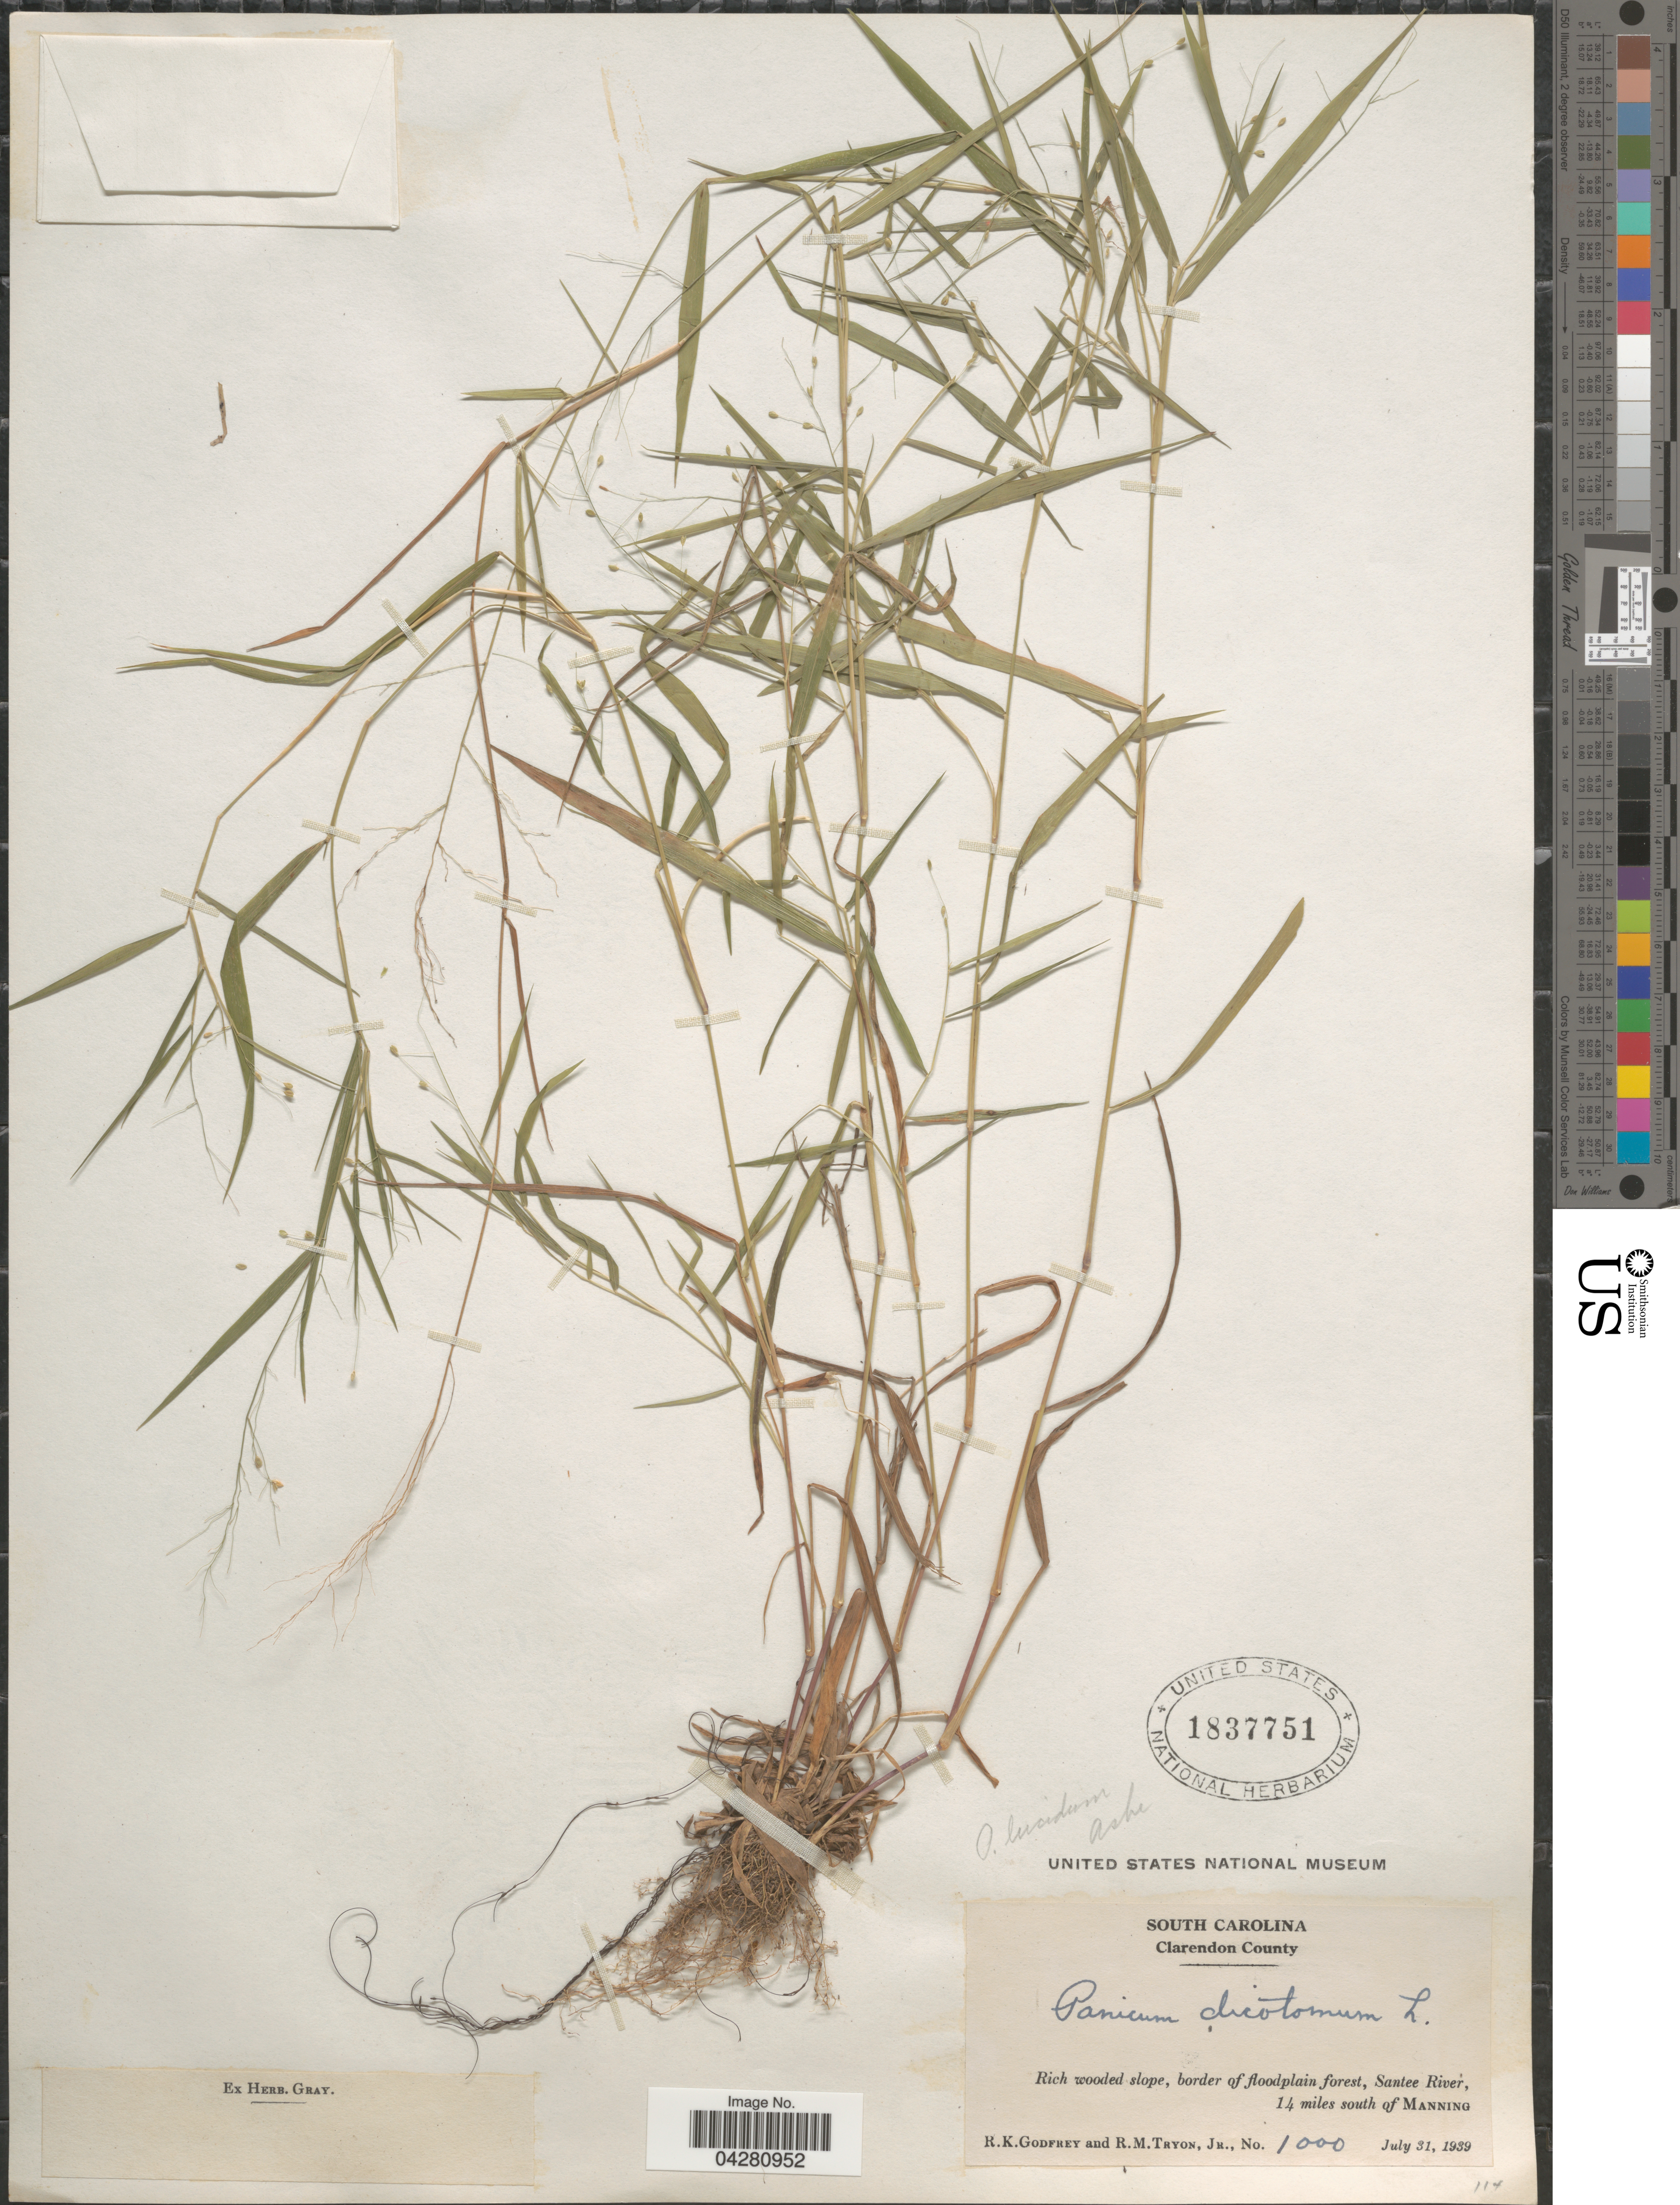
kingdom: Plantae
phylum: Tracheophyta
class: Liliopsida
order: Poales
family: Poaceae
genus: Dichanthelium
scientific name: Dichanthelium dichotomum var. dichotomum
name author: (L.) Gould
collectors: R. K. Godfrey & R. Tryon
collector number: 1000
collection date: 1939-07-31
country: United States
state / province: South Carolina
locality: Clarendon County. Rich wooded slope, border of floodplain forest, Santee River, 14 miles south of Manning.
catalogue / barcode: US 1837751